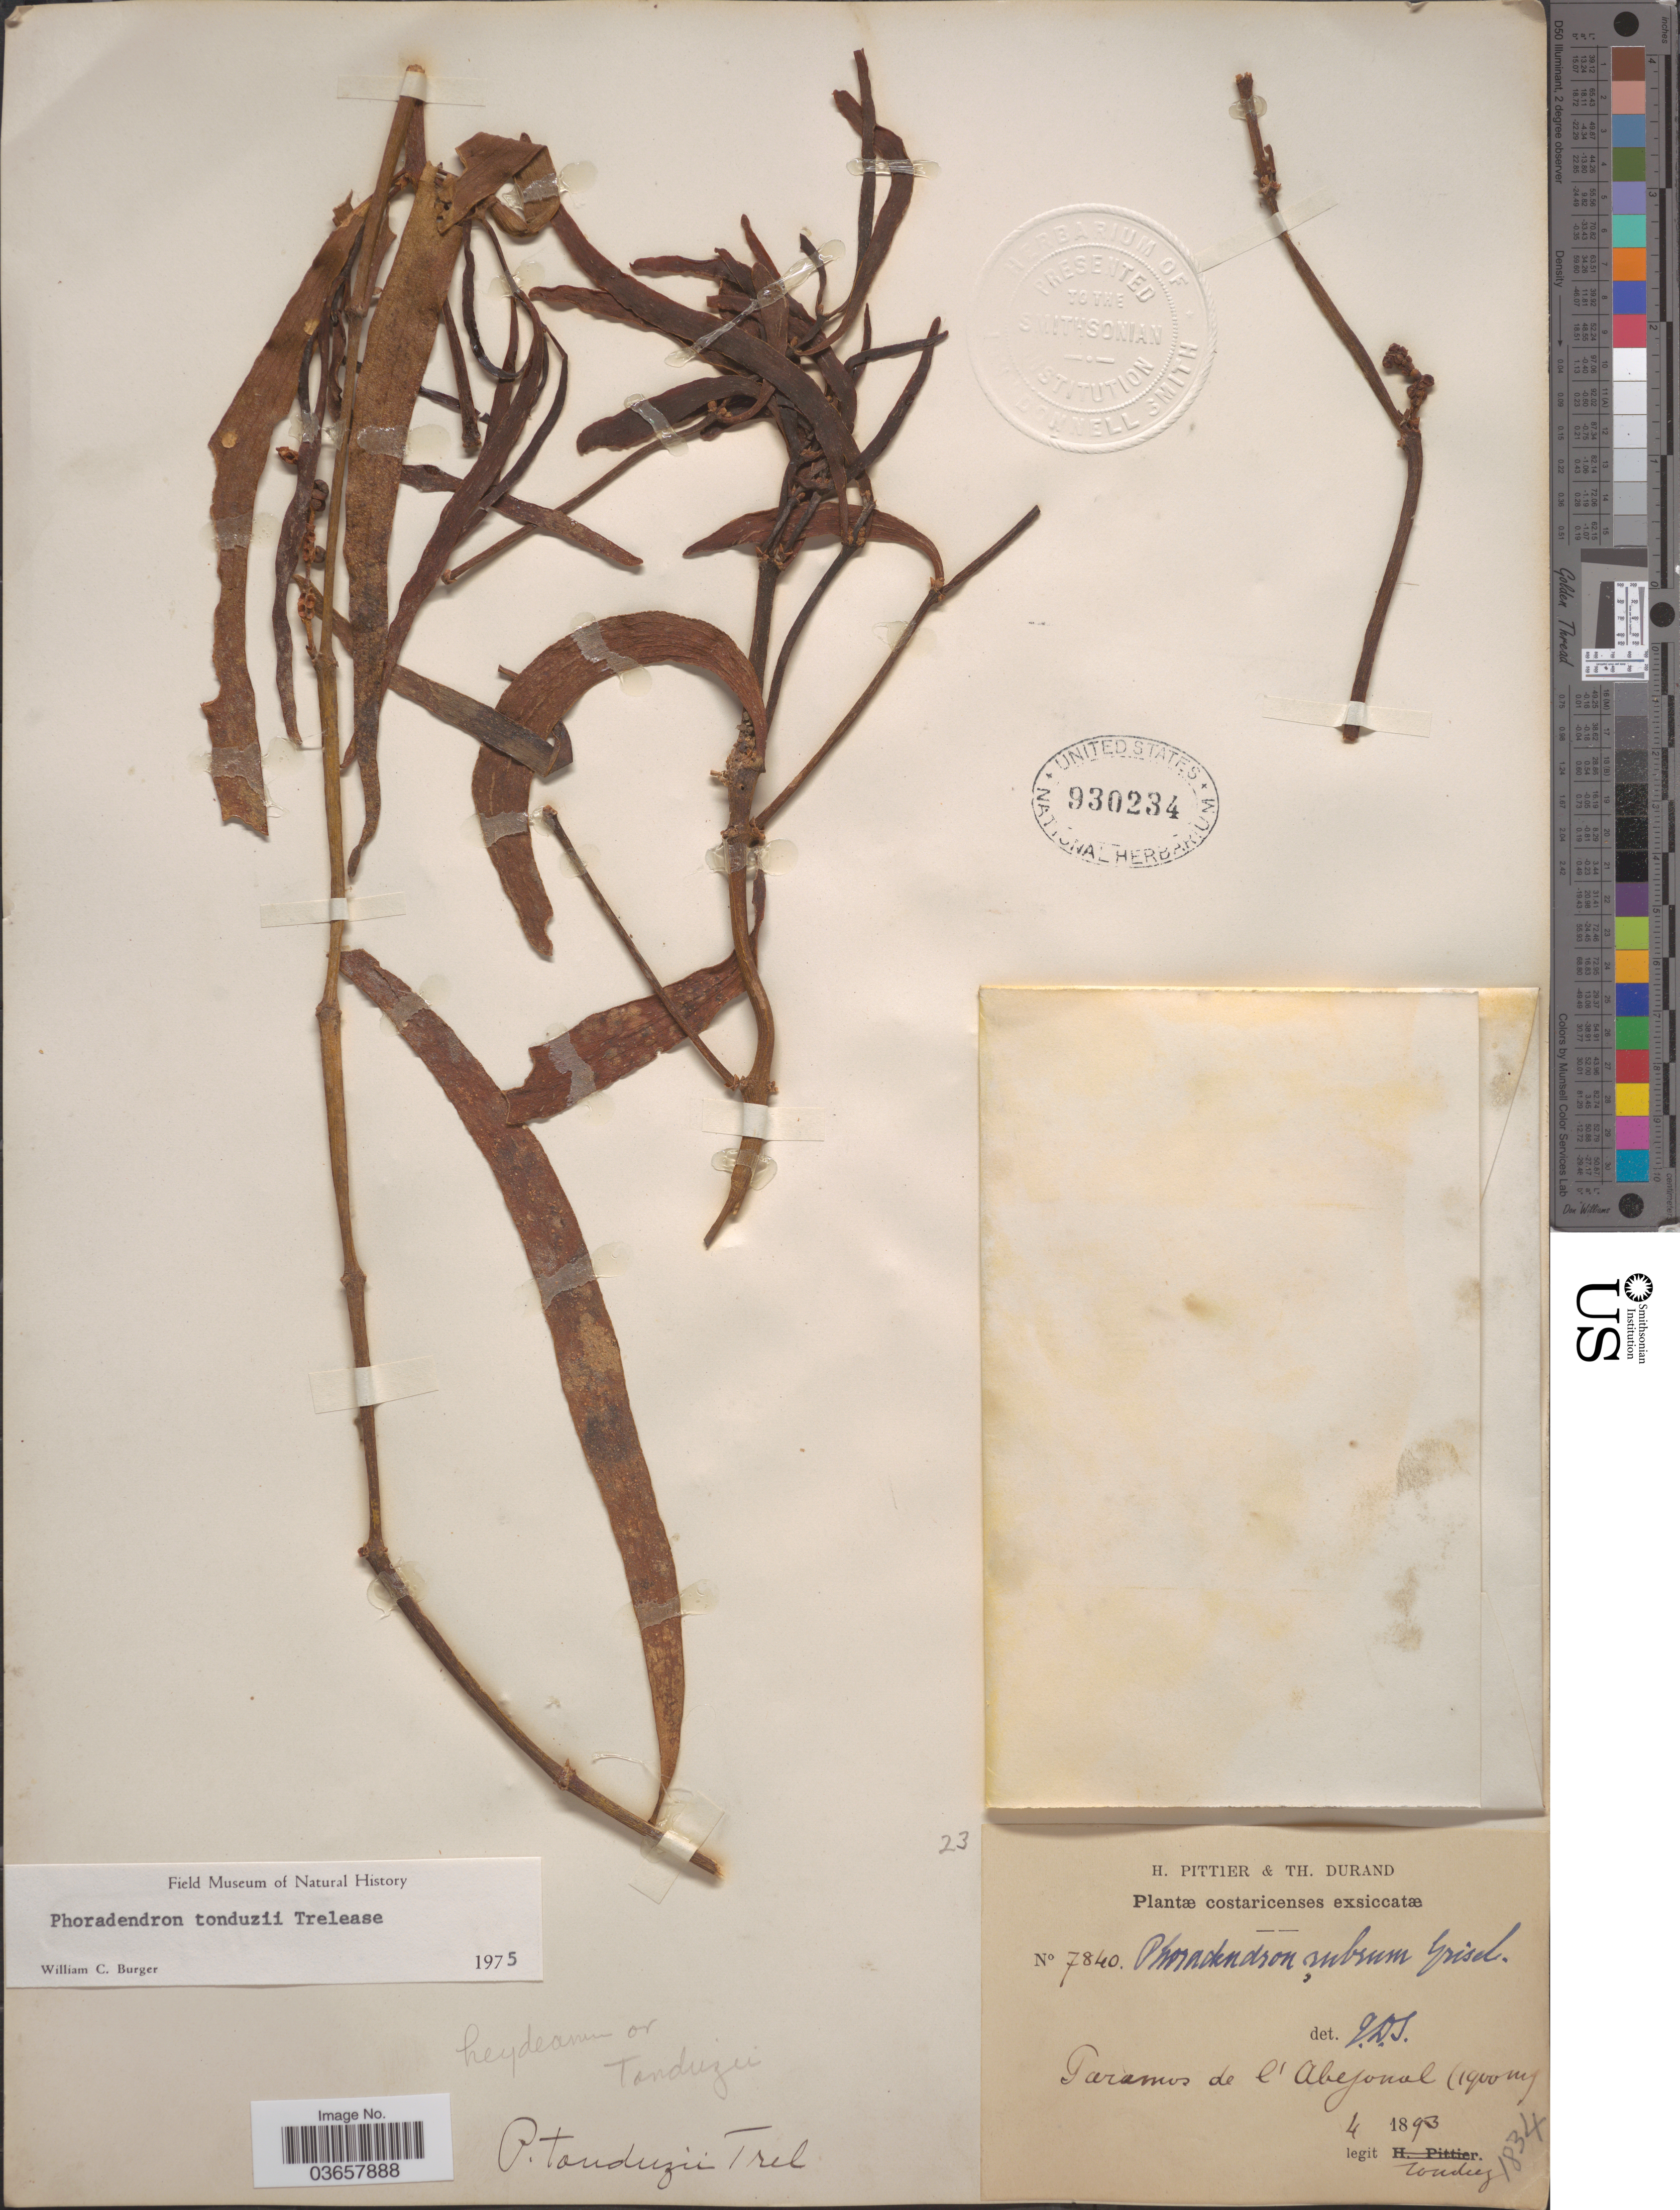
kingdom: Plantae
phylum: Tracheophyta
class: Magnoliopsida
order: Santalales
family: Viscaceae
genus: Phoradendron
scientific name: Phoradendron tonduzii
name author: Trel.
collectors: Tonduz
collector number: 7840/1834?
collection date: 1893-04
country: Costa Rica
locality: Paramos de l'Abejonal.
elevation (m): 1900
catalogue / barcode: US 930234